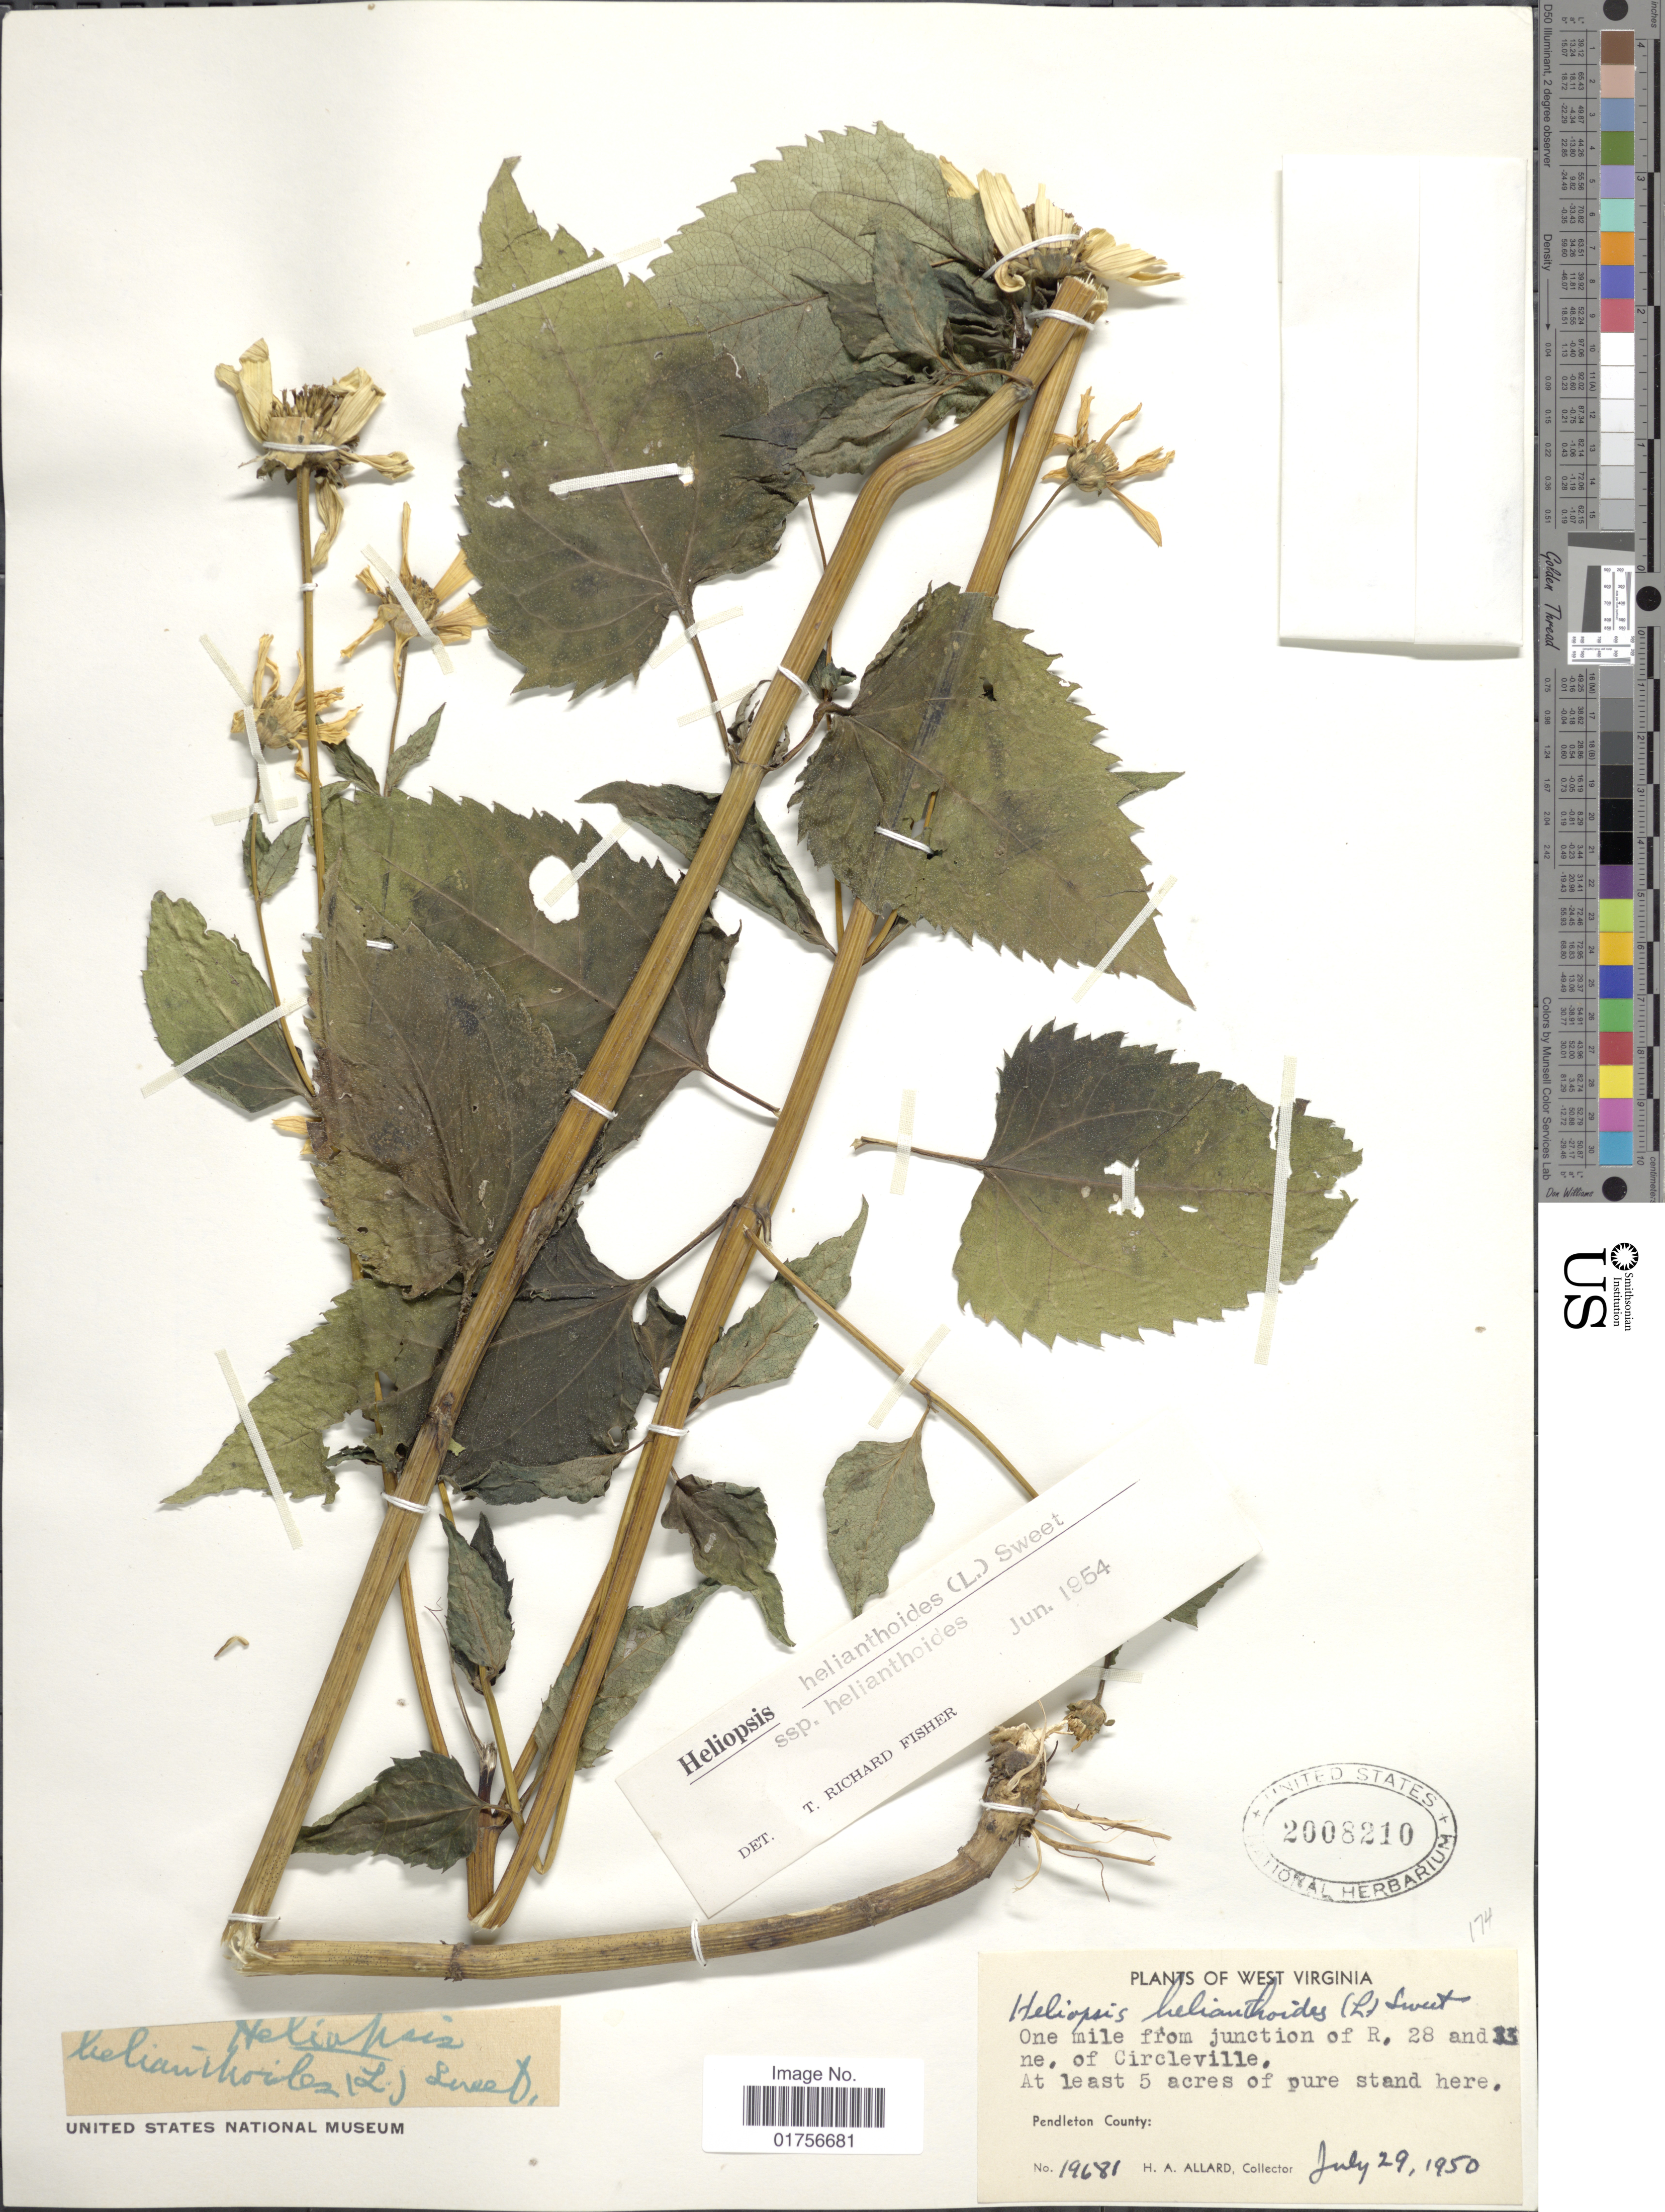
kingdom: Plantae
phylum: Tracheophyta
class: Magnoliopsida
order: Asterales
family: Asteraceae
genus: Heliopsis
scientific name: Heliopsis helianthoides subsp. helianthoides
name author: (L.) Sweet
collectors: H. A. Allard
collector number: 19681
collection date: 1950-07-29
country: United States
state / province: West Virginia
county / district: Pendleton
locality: One mile from junction of R. 28 and 33 ne, of Circleville, Pendleton County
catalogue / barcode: US 2008210